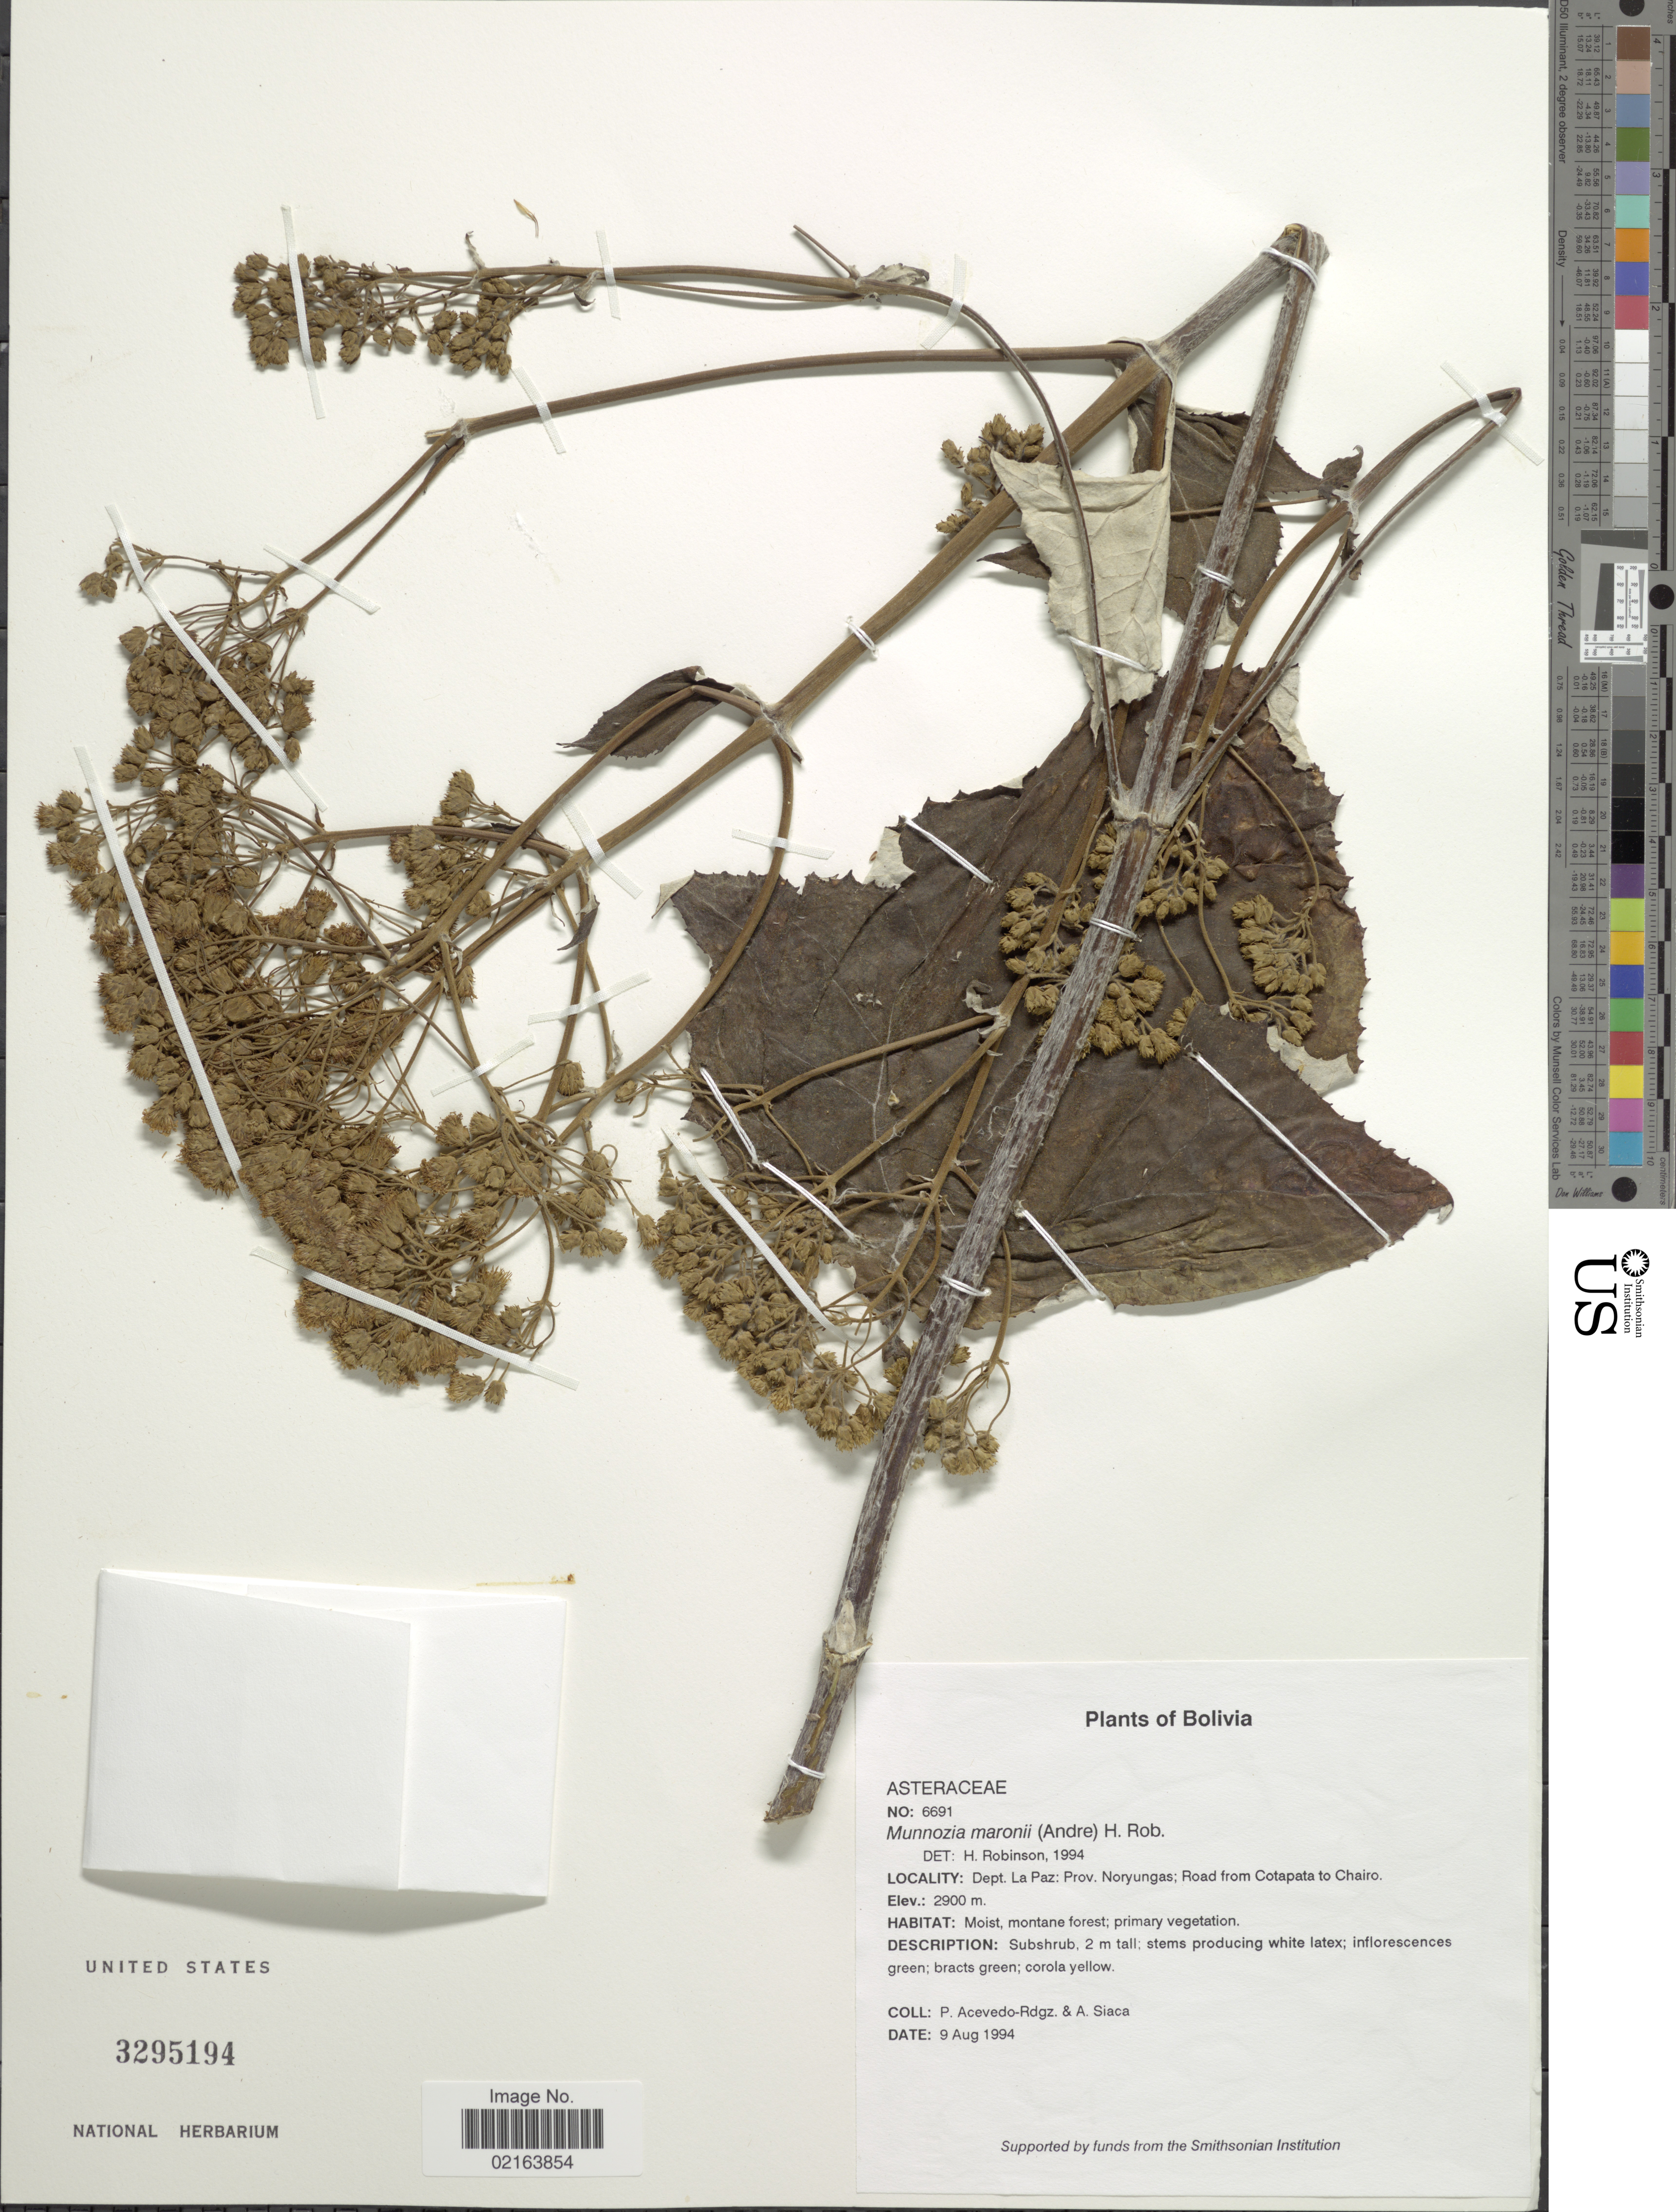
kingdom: Plantae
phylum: Tracheophyta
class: Magnoliopsida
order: Asterales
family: Asteraceae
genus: Munnozia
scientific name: Munnozia maronii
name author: (André) H. Rob.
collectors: P. Acevedo-Rodr. & A. Siaca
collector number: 6691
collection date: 1994-08-09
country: Bolivia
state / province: La Paz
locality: Dept. La Paz: Prov. Noryungas: Road from Cotapata to Chairo]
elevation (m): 2900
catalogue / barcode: US 3295194